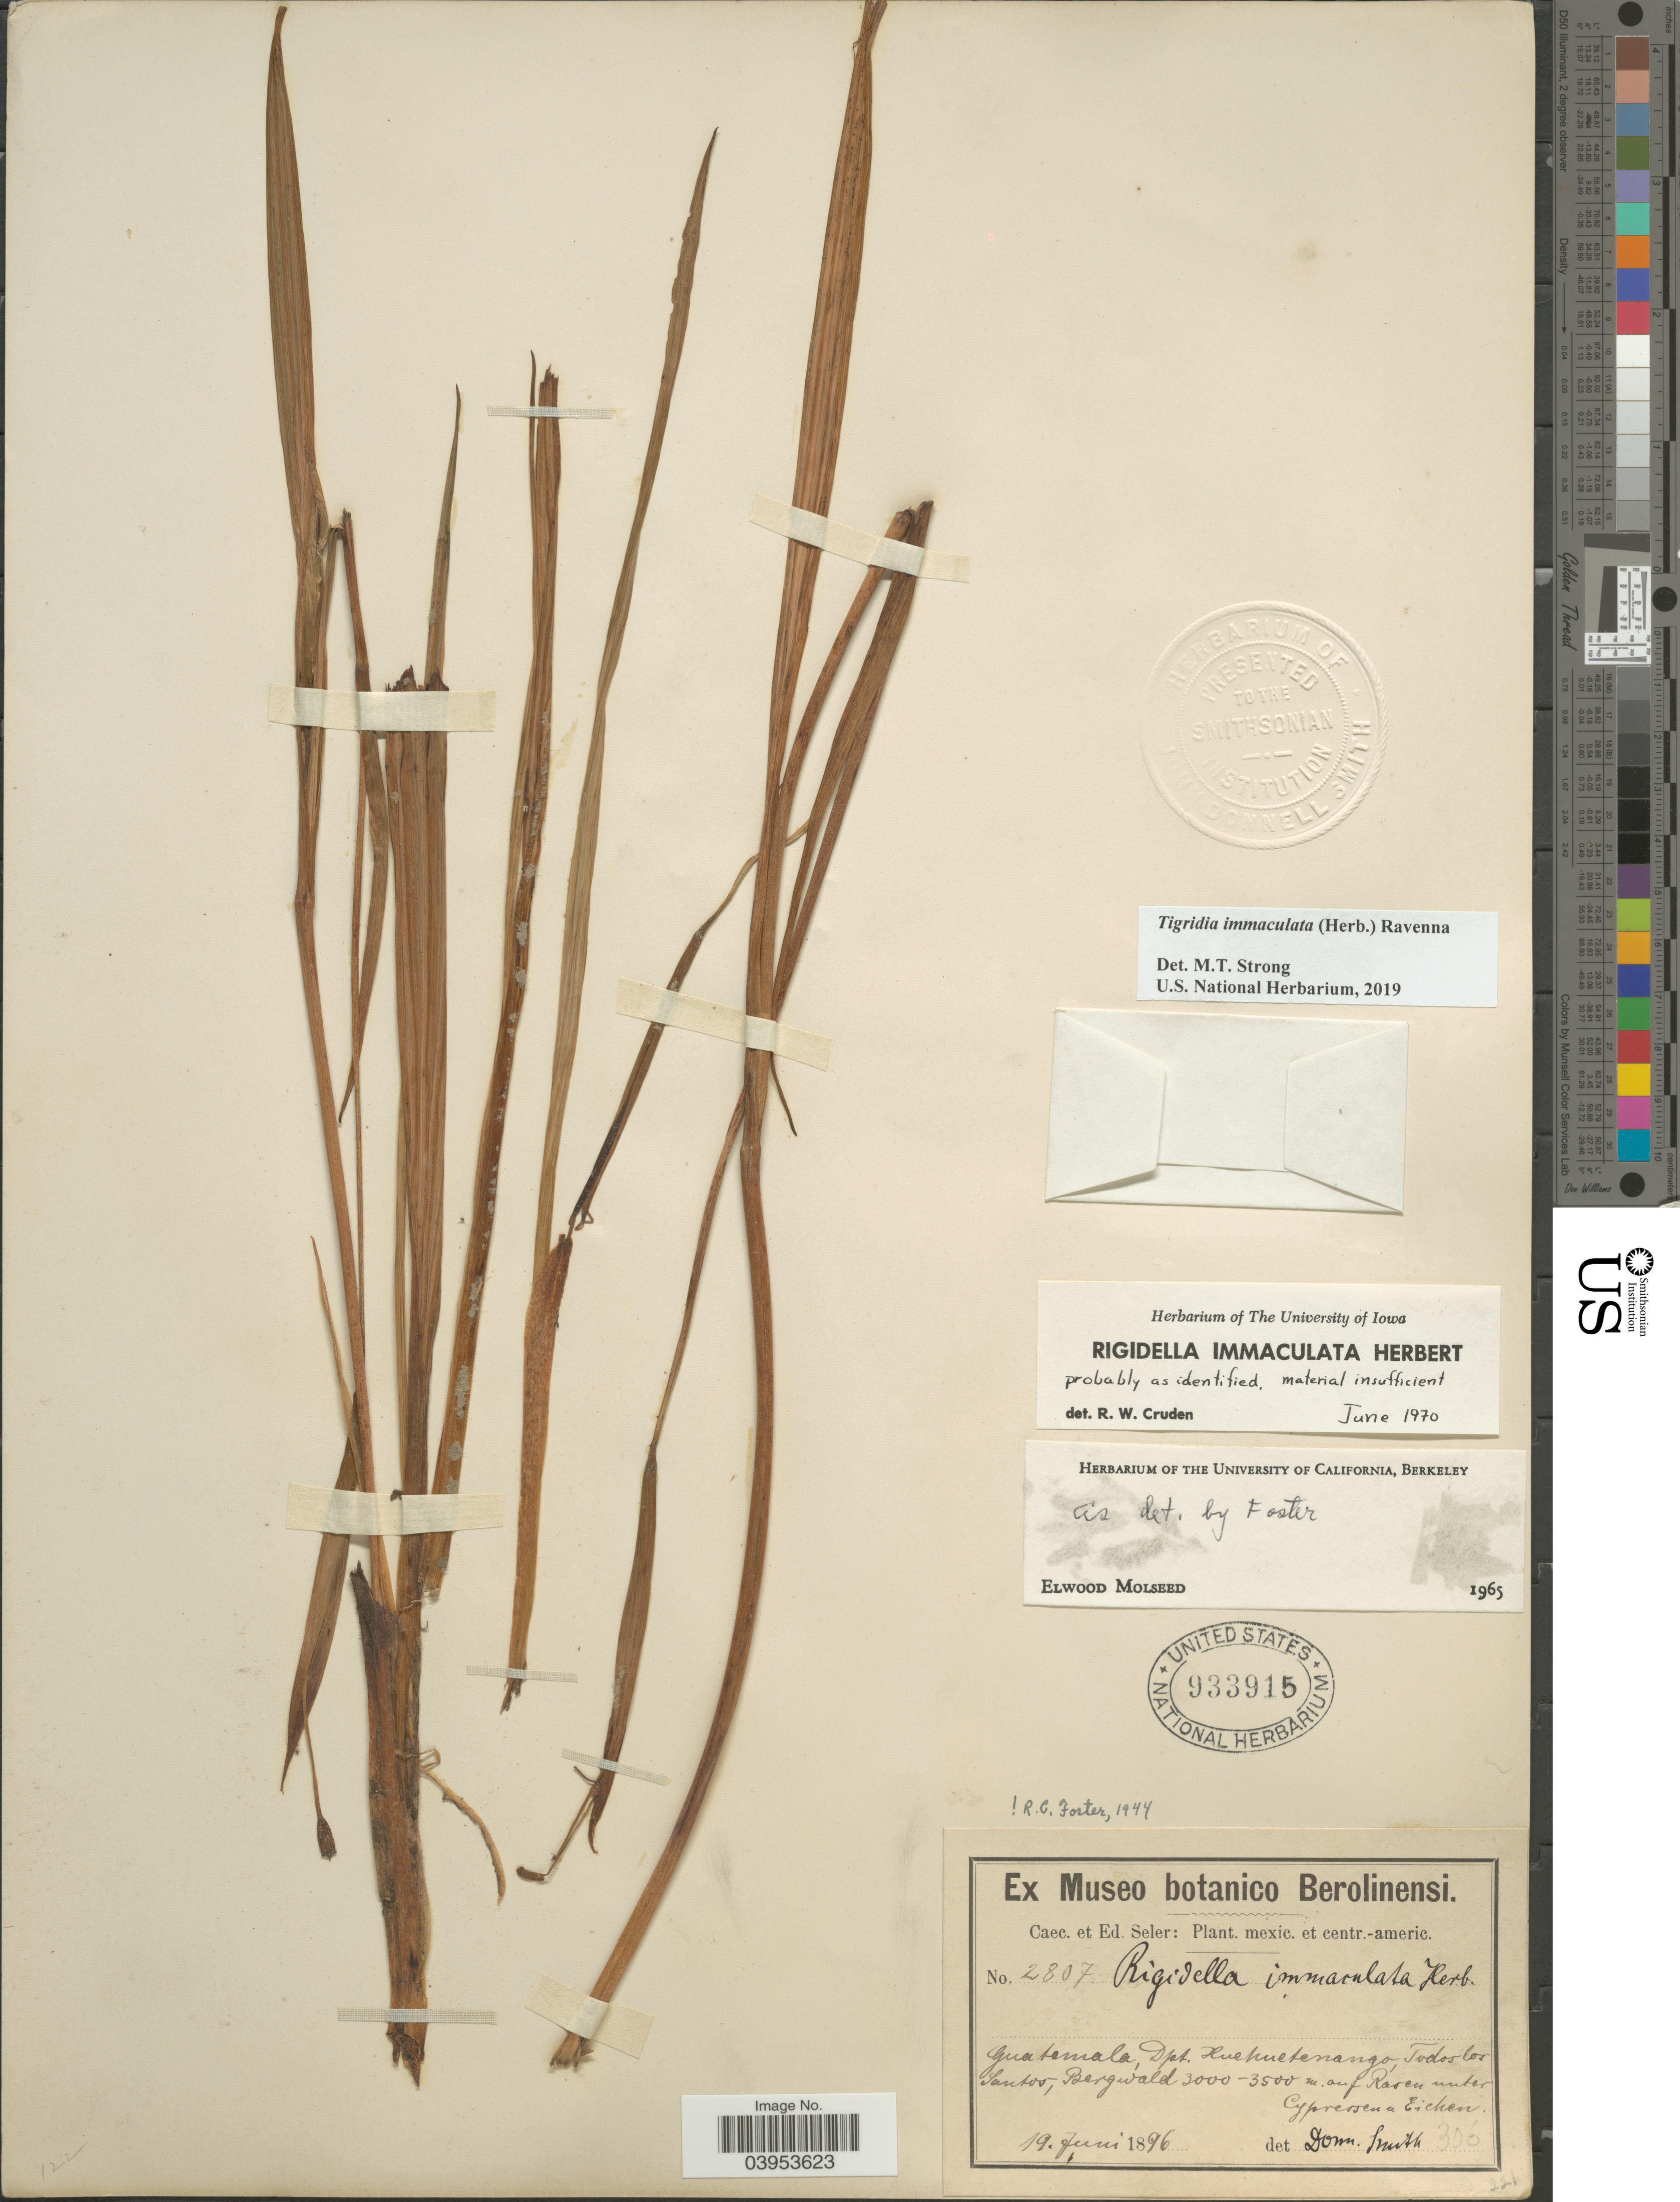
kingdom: Plantae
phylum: Tracheophyta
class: Liliopsida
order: Asparagales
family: Iridaceae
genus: Tigridia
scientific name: Tigridia immaculata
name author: (Herb.) Ravenna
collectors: ex Caec. et Ed Seler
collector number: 2807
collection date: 1896-06-19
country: Guatemala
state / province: Huehuetenango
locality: Dpt. Huehuetenango, Todos los Santos, Bergwald.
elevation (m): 3000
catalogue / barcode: US 933915